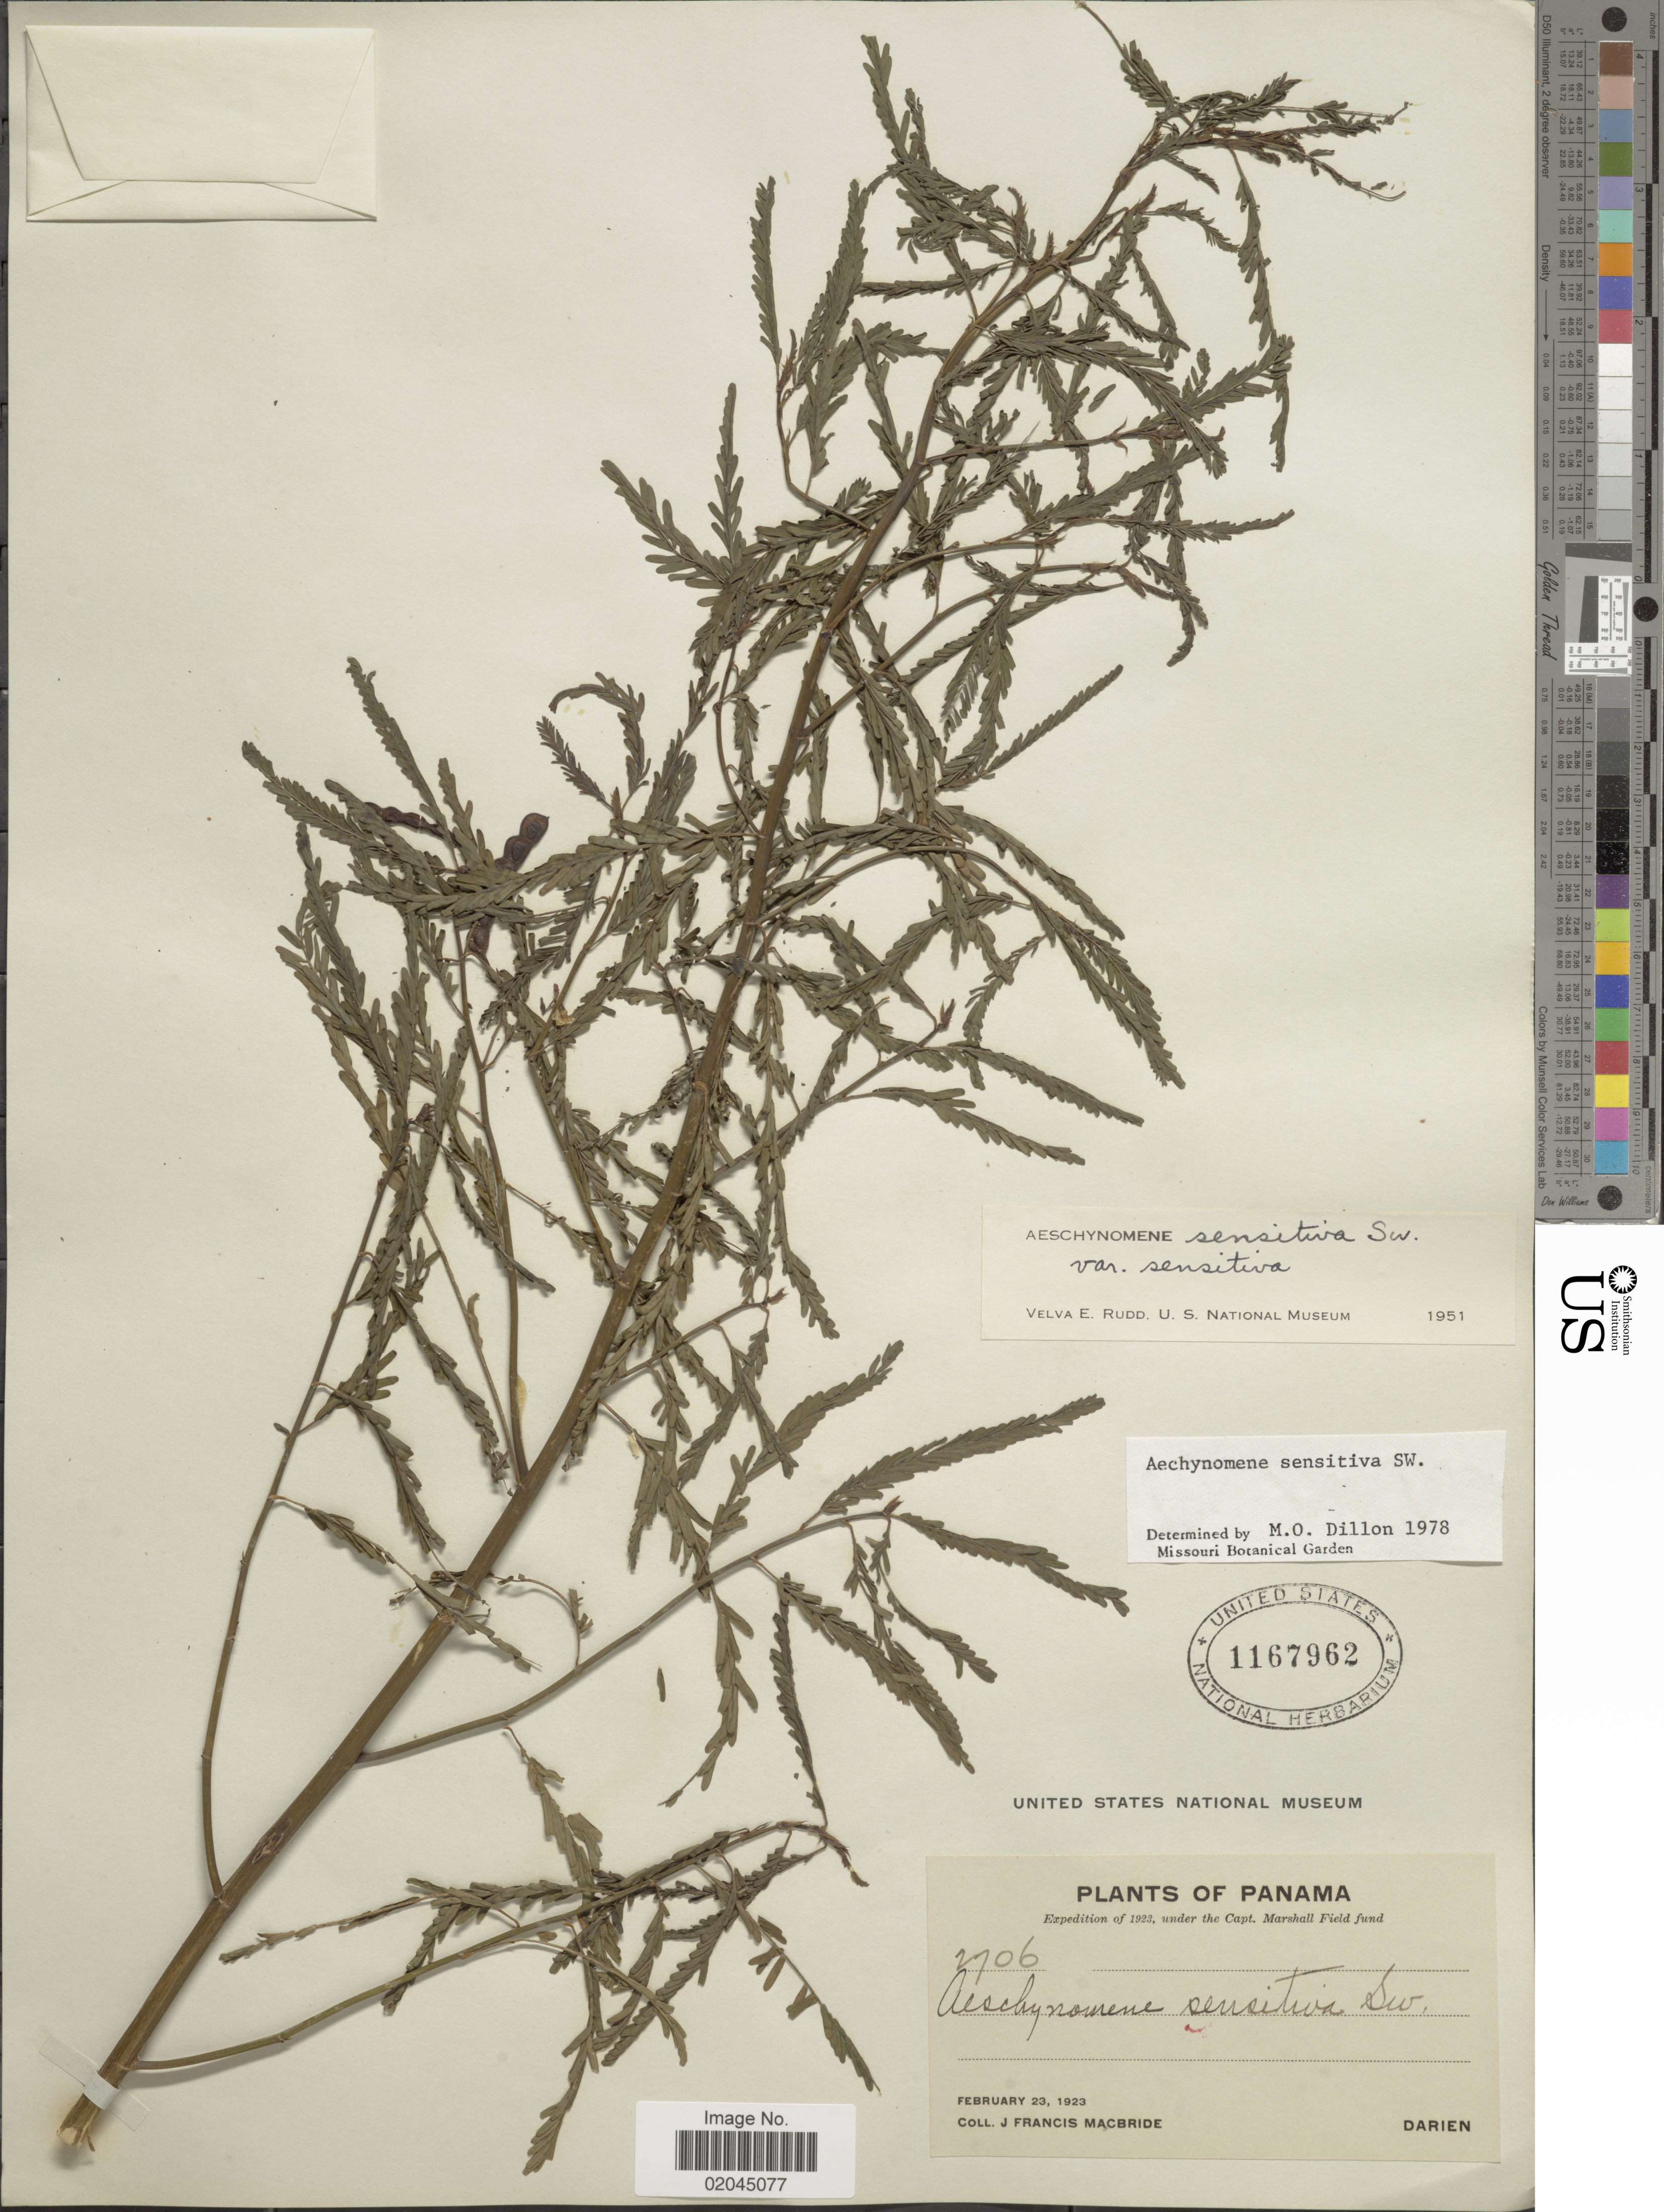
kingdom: Plantae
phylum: Tracheophyta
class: Magnoliopsida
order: Fabales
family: Fabaceae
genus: Aeschynomene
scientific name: Aeschynomene sensitiva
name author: Sw.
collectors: J. F. Macbride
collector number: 2703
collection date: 1923-02-23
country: Panama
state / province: Darién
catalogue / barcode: US 1167962